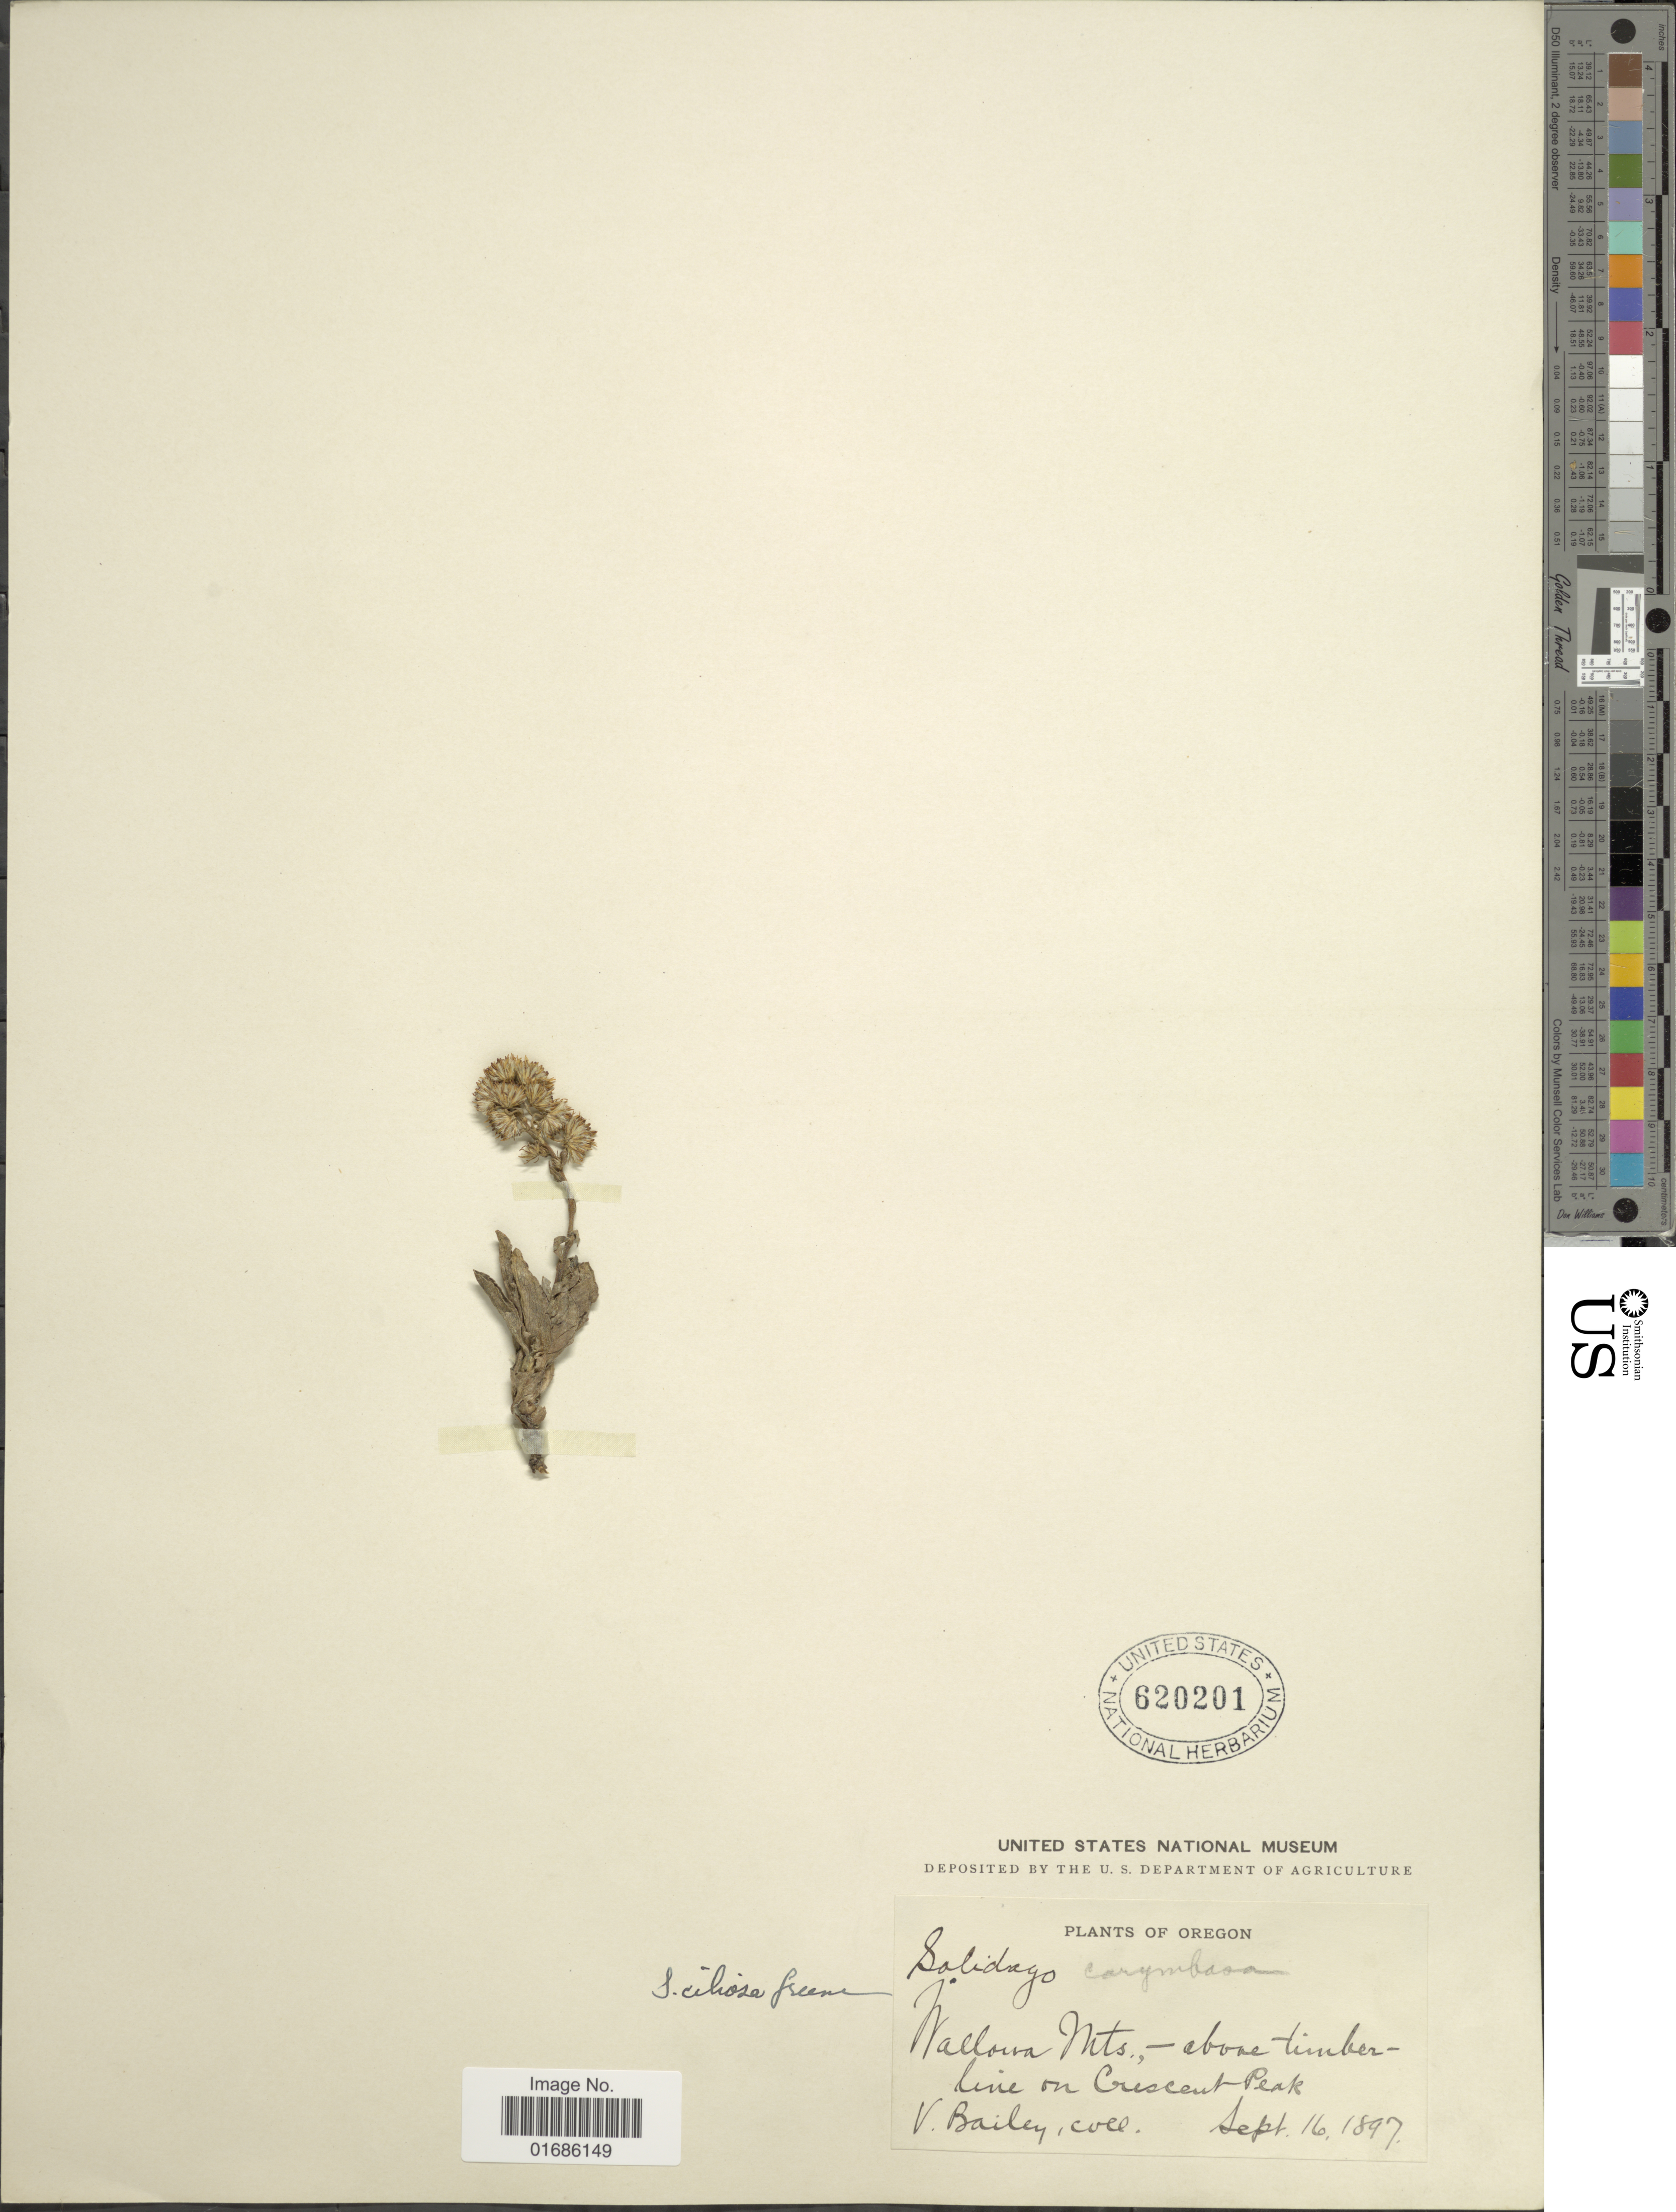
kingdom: Plantae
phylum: Tracheophyta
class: Magnoliopsida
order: Asterales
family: Asteraceae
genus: Solidago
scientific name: Solidago ciliosa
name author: Greene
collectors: V. Bailey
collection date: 1897-09-16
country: United States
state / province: Oregon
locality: Mallowa Mts. - above timberline on Crescent Peak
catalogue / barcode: US 620201